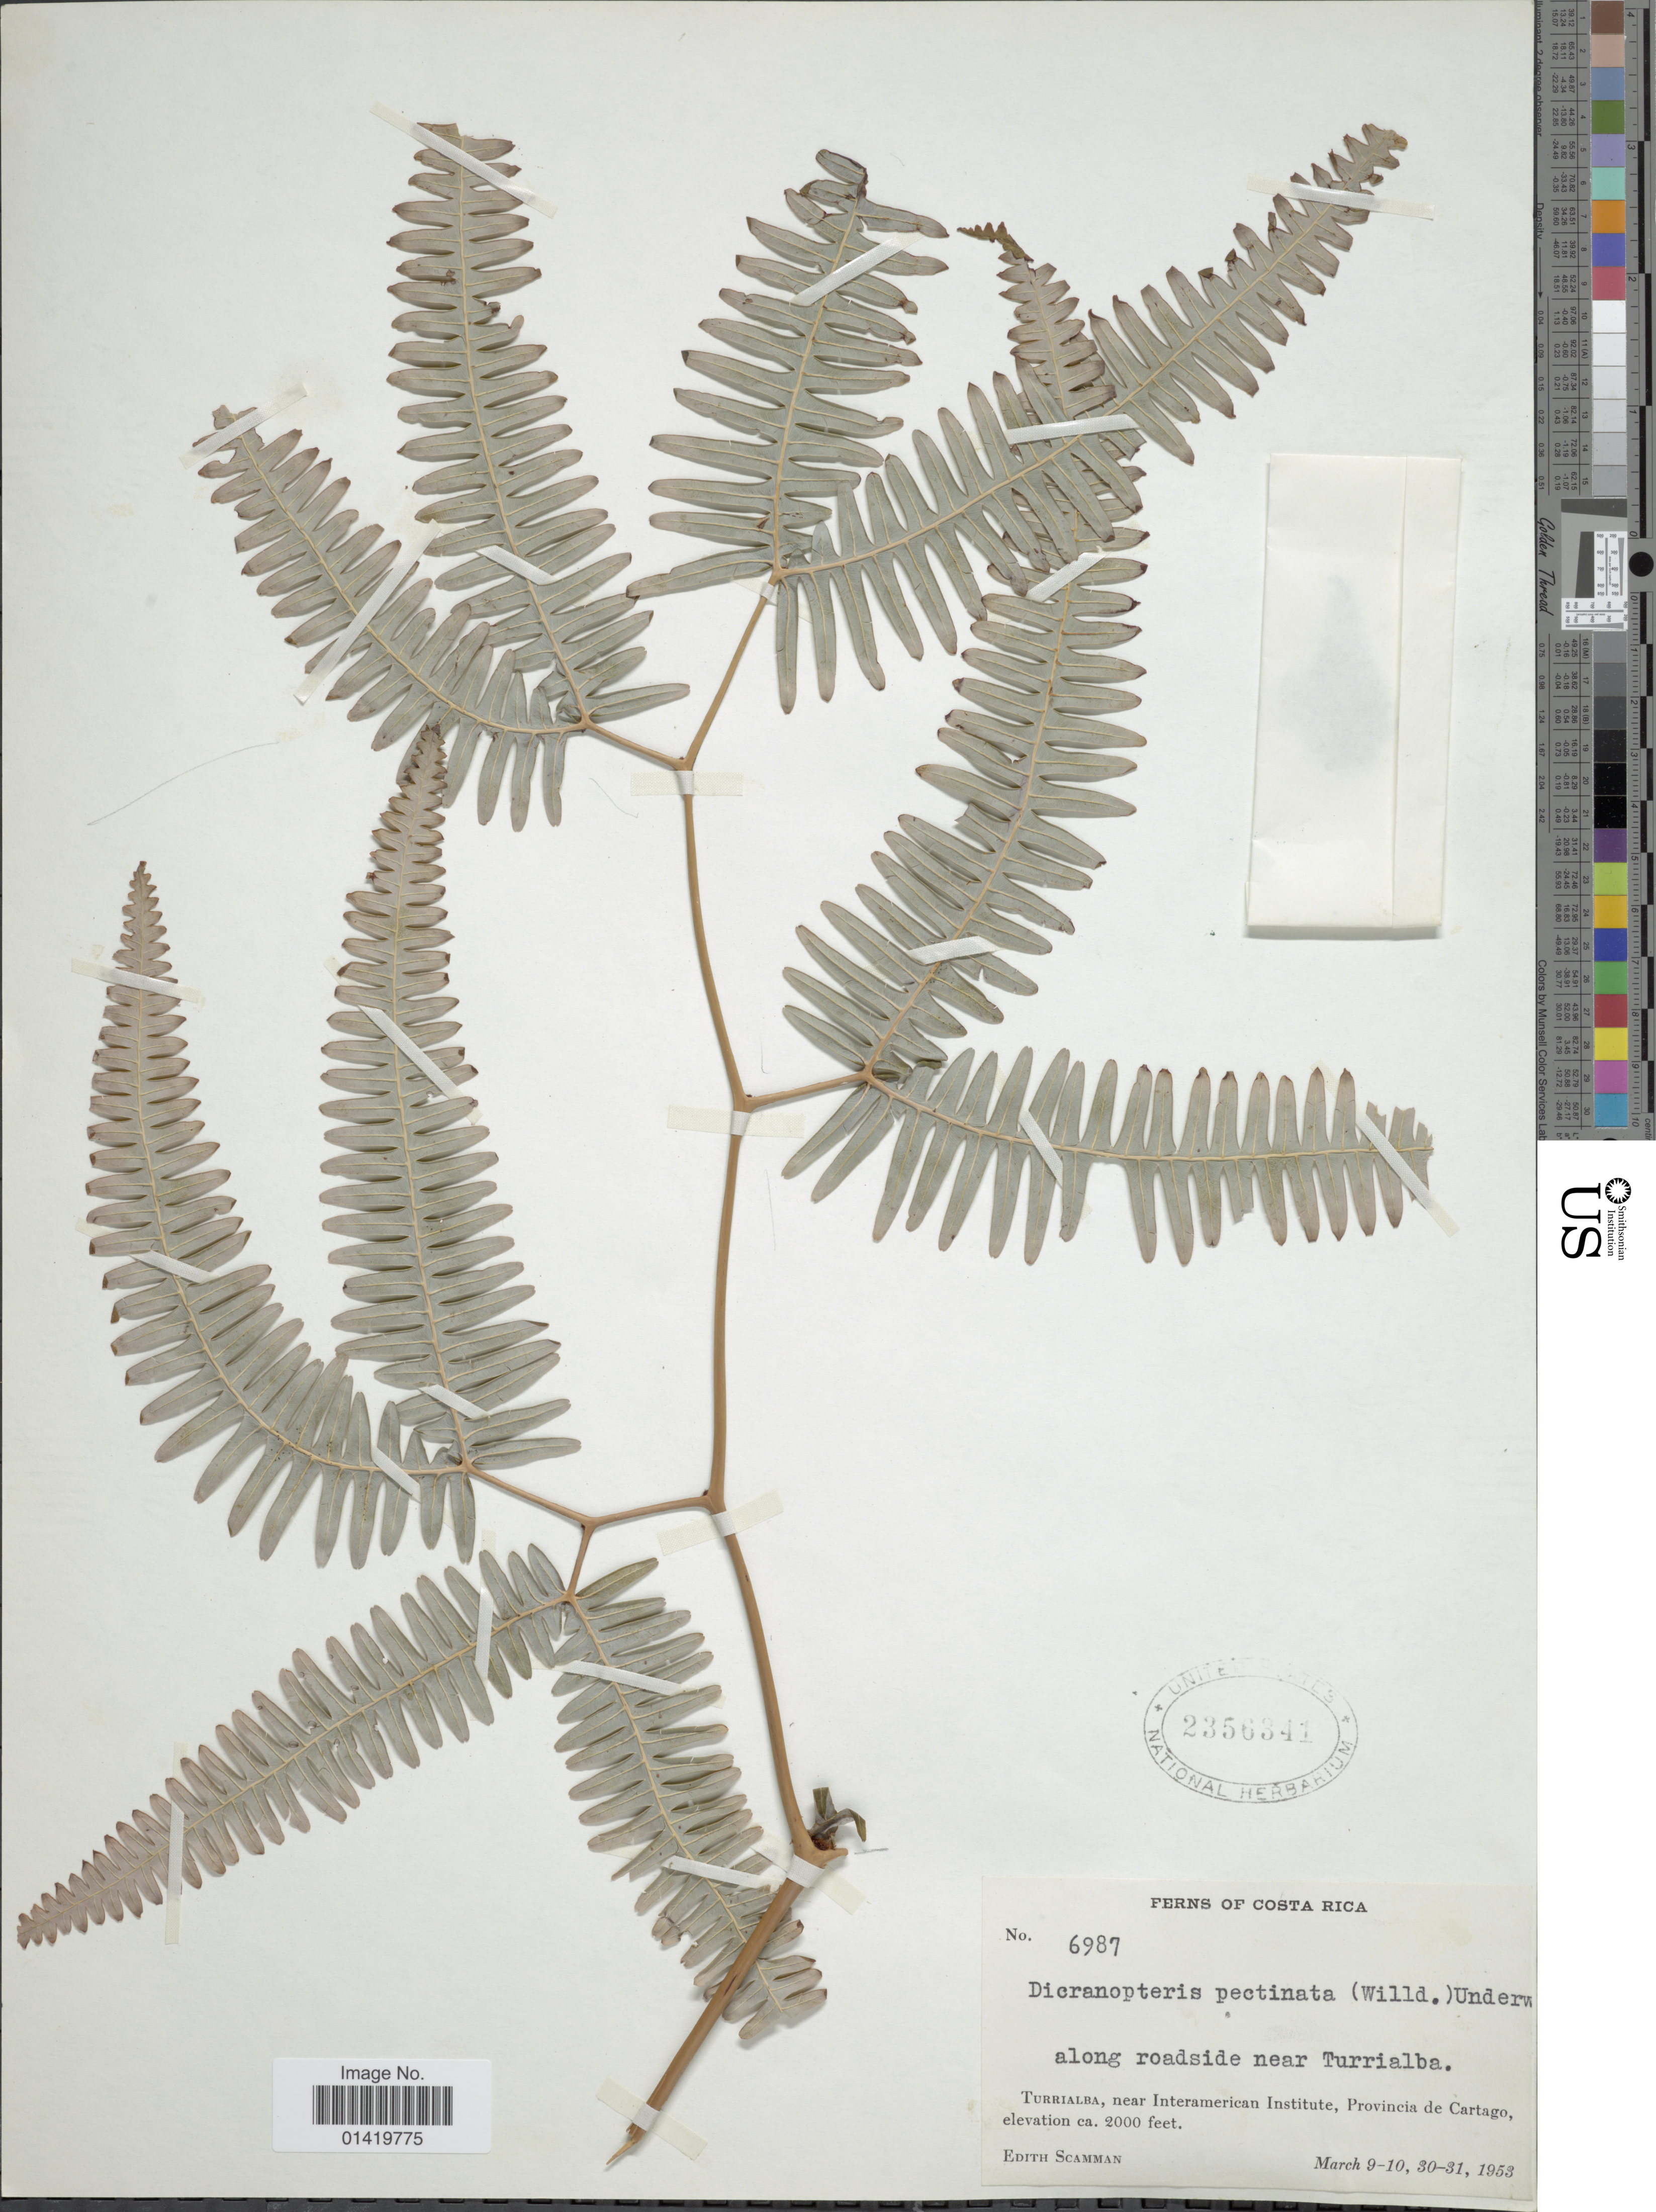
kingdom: Plantae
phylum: Tracheophyta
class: Polypodiopsida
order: Gleicheniales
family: Gleicheniaceae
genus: Gleichenella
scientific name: Gleichenella pectinata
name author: (Willd.) Ching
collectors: E. Scamman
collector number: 6987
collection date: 1953-03-09/1953-03-31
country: Costa Rica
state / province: Cartago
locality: Turrialba, near Interamerican Istitute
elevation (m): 610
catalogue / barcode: US 2356341